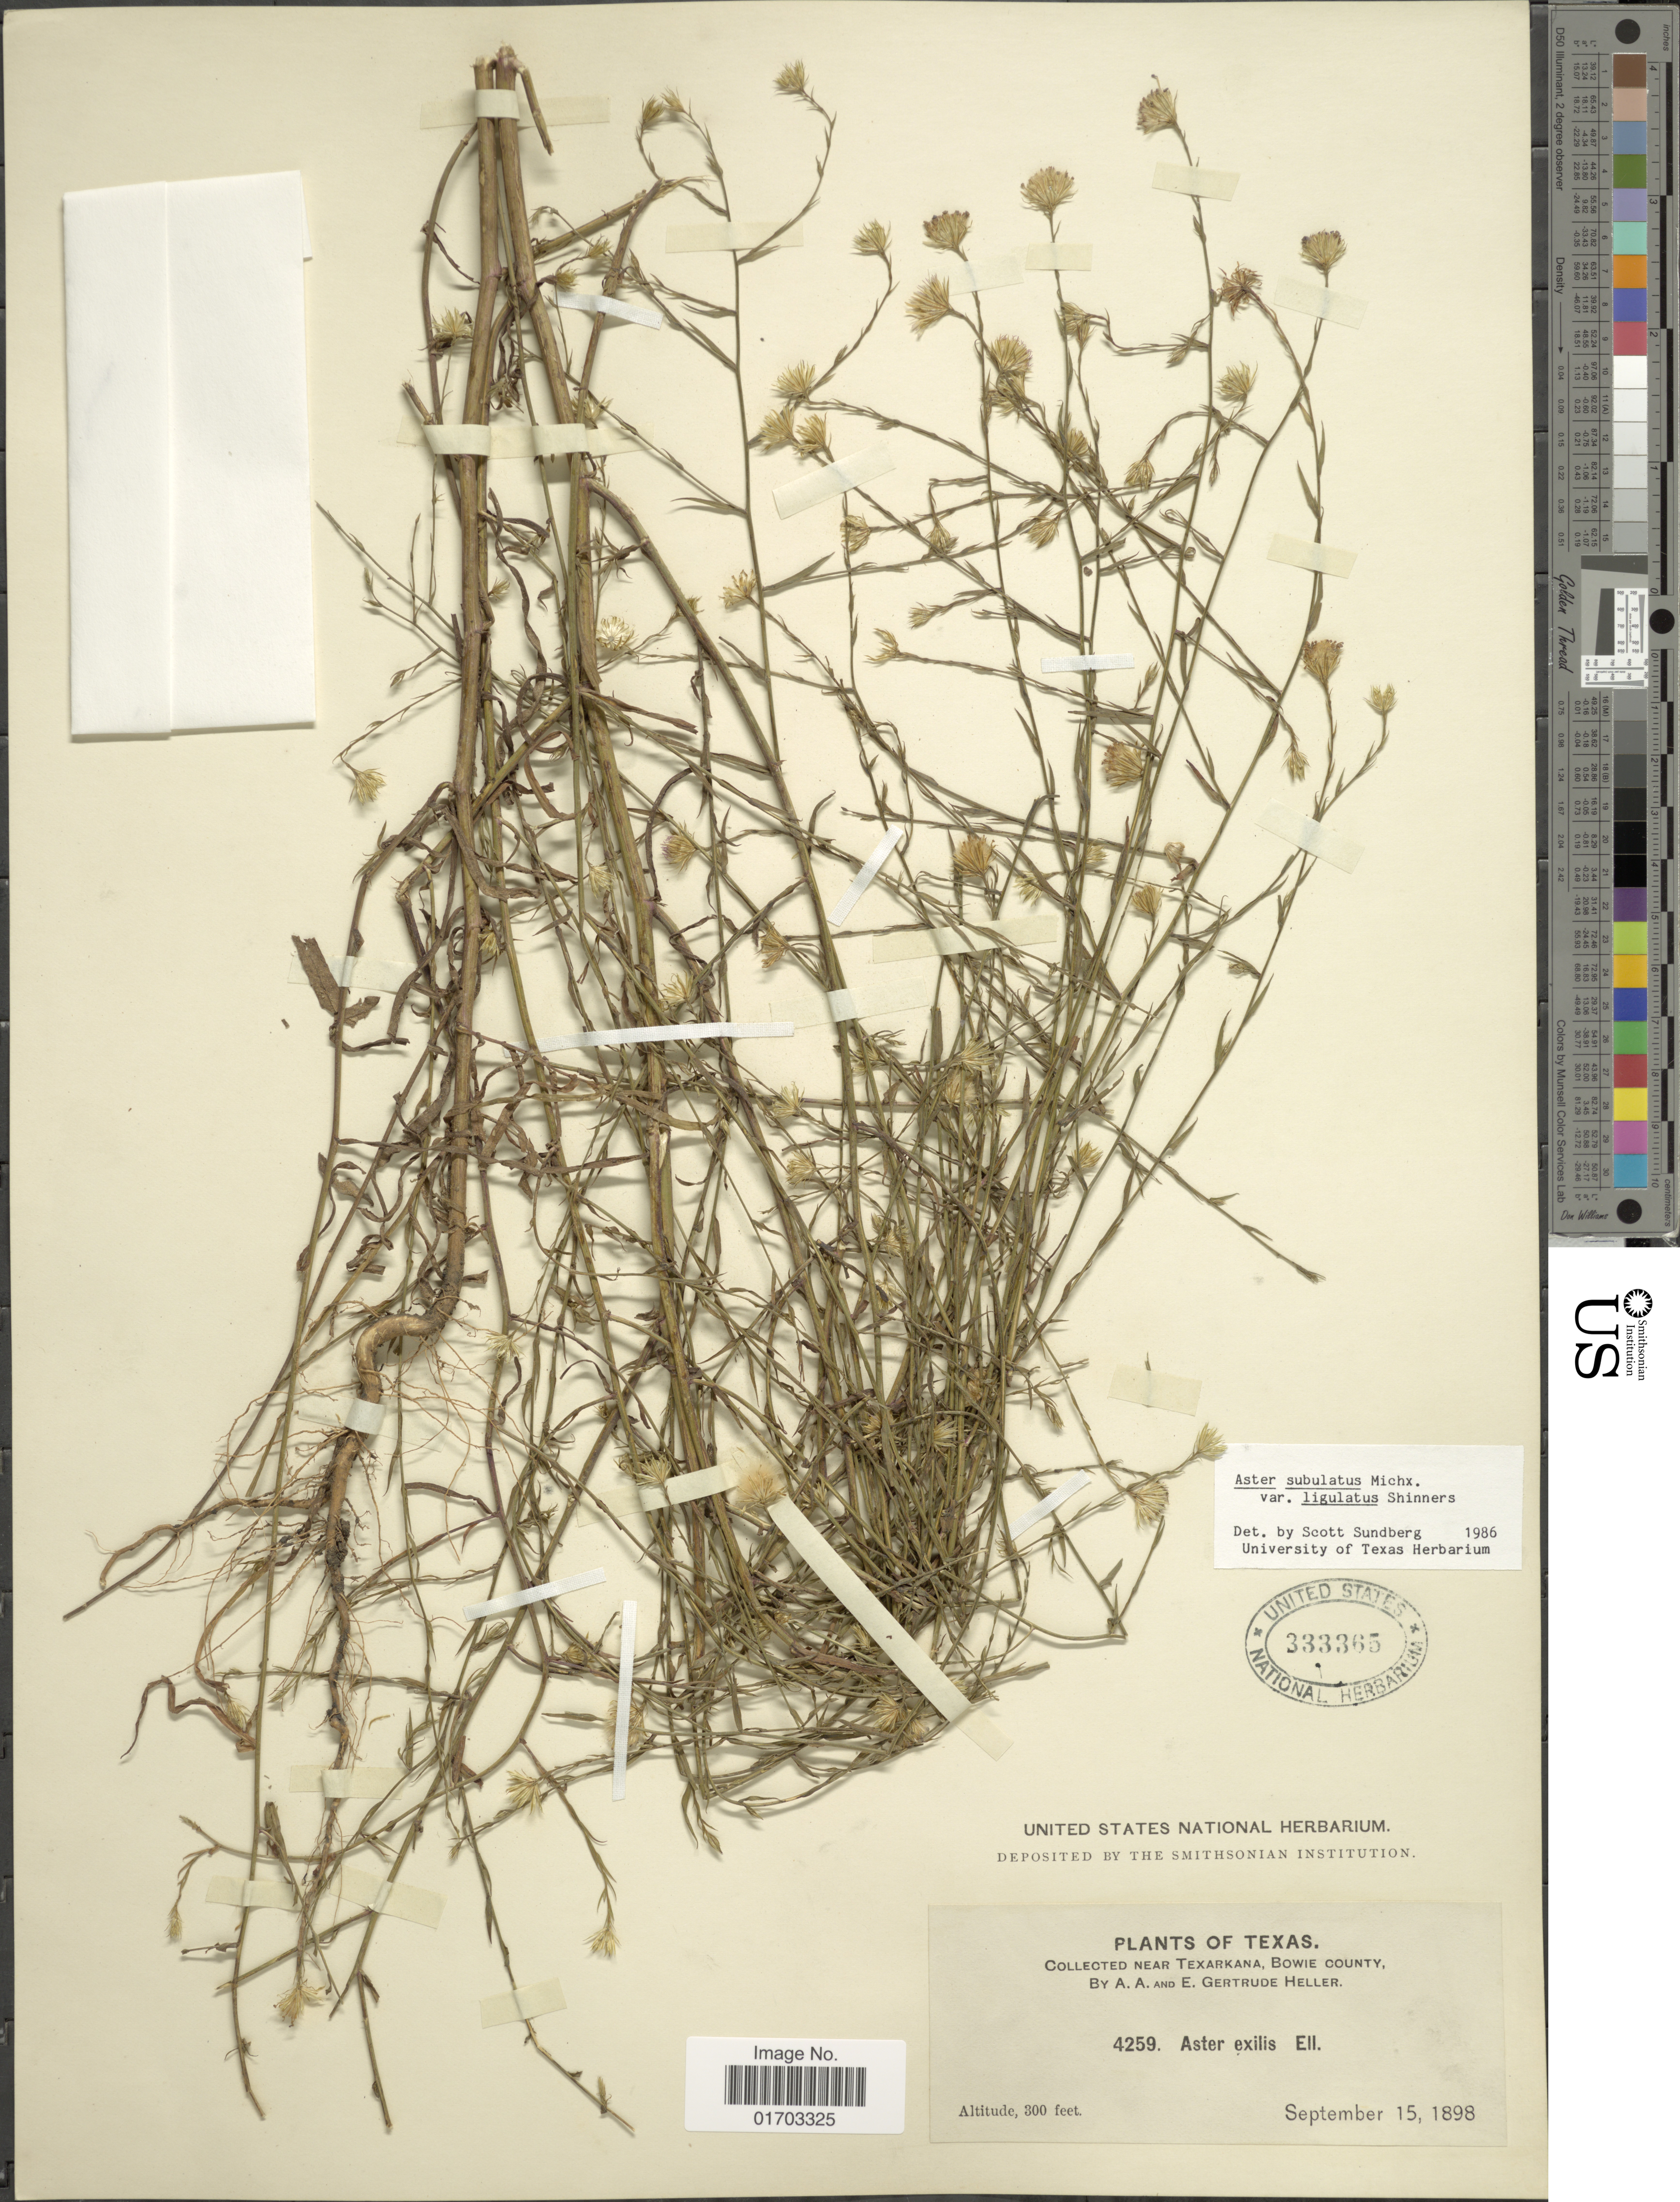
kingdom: Plantae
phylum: Tracheophyta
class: Magnoliopsida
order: Asterales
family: Asteraceae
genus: Symphyotrichum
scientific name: Symphyotrichum subulatum var. ligulatum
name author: (Shinners) S.D. Sundb.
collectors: A. A. Heller & E. G. Heller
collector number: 4259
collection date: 1898-09-15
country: United States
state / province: Texas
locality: Near Texarkana, Bowie County.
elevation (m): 91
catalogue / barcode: US 333365